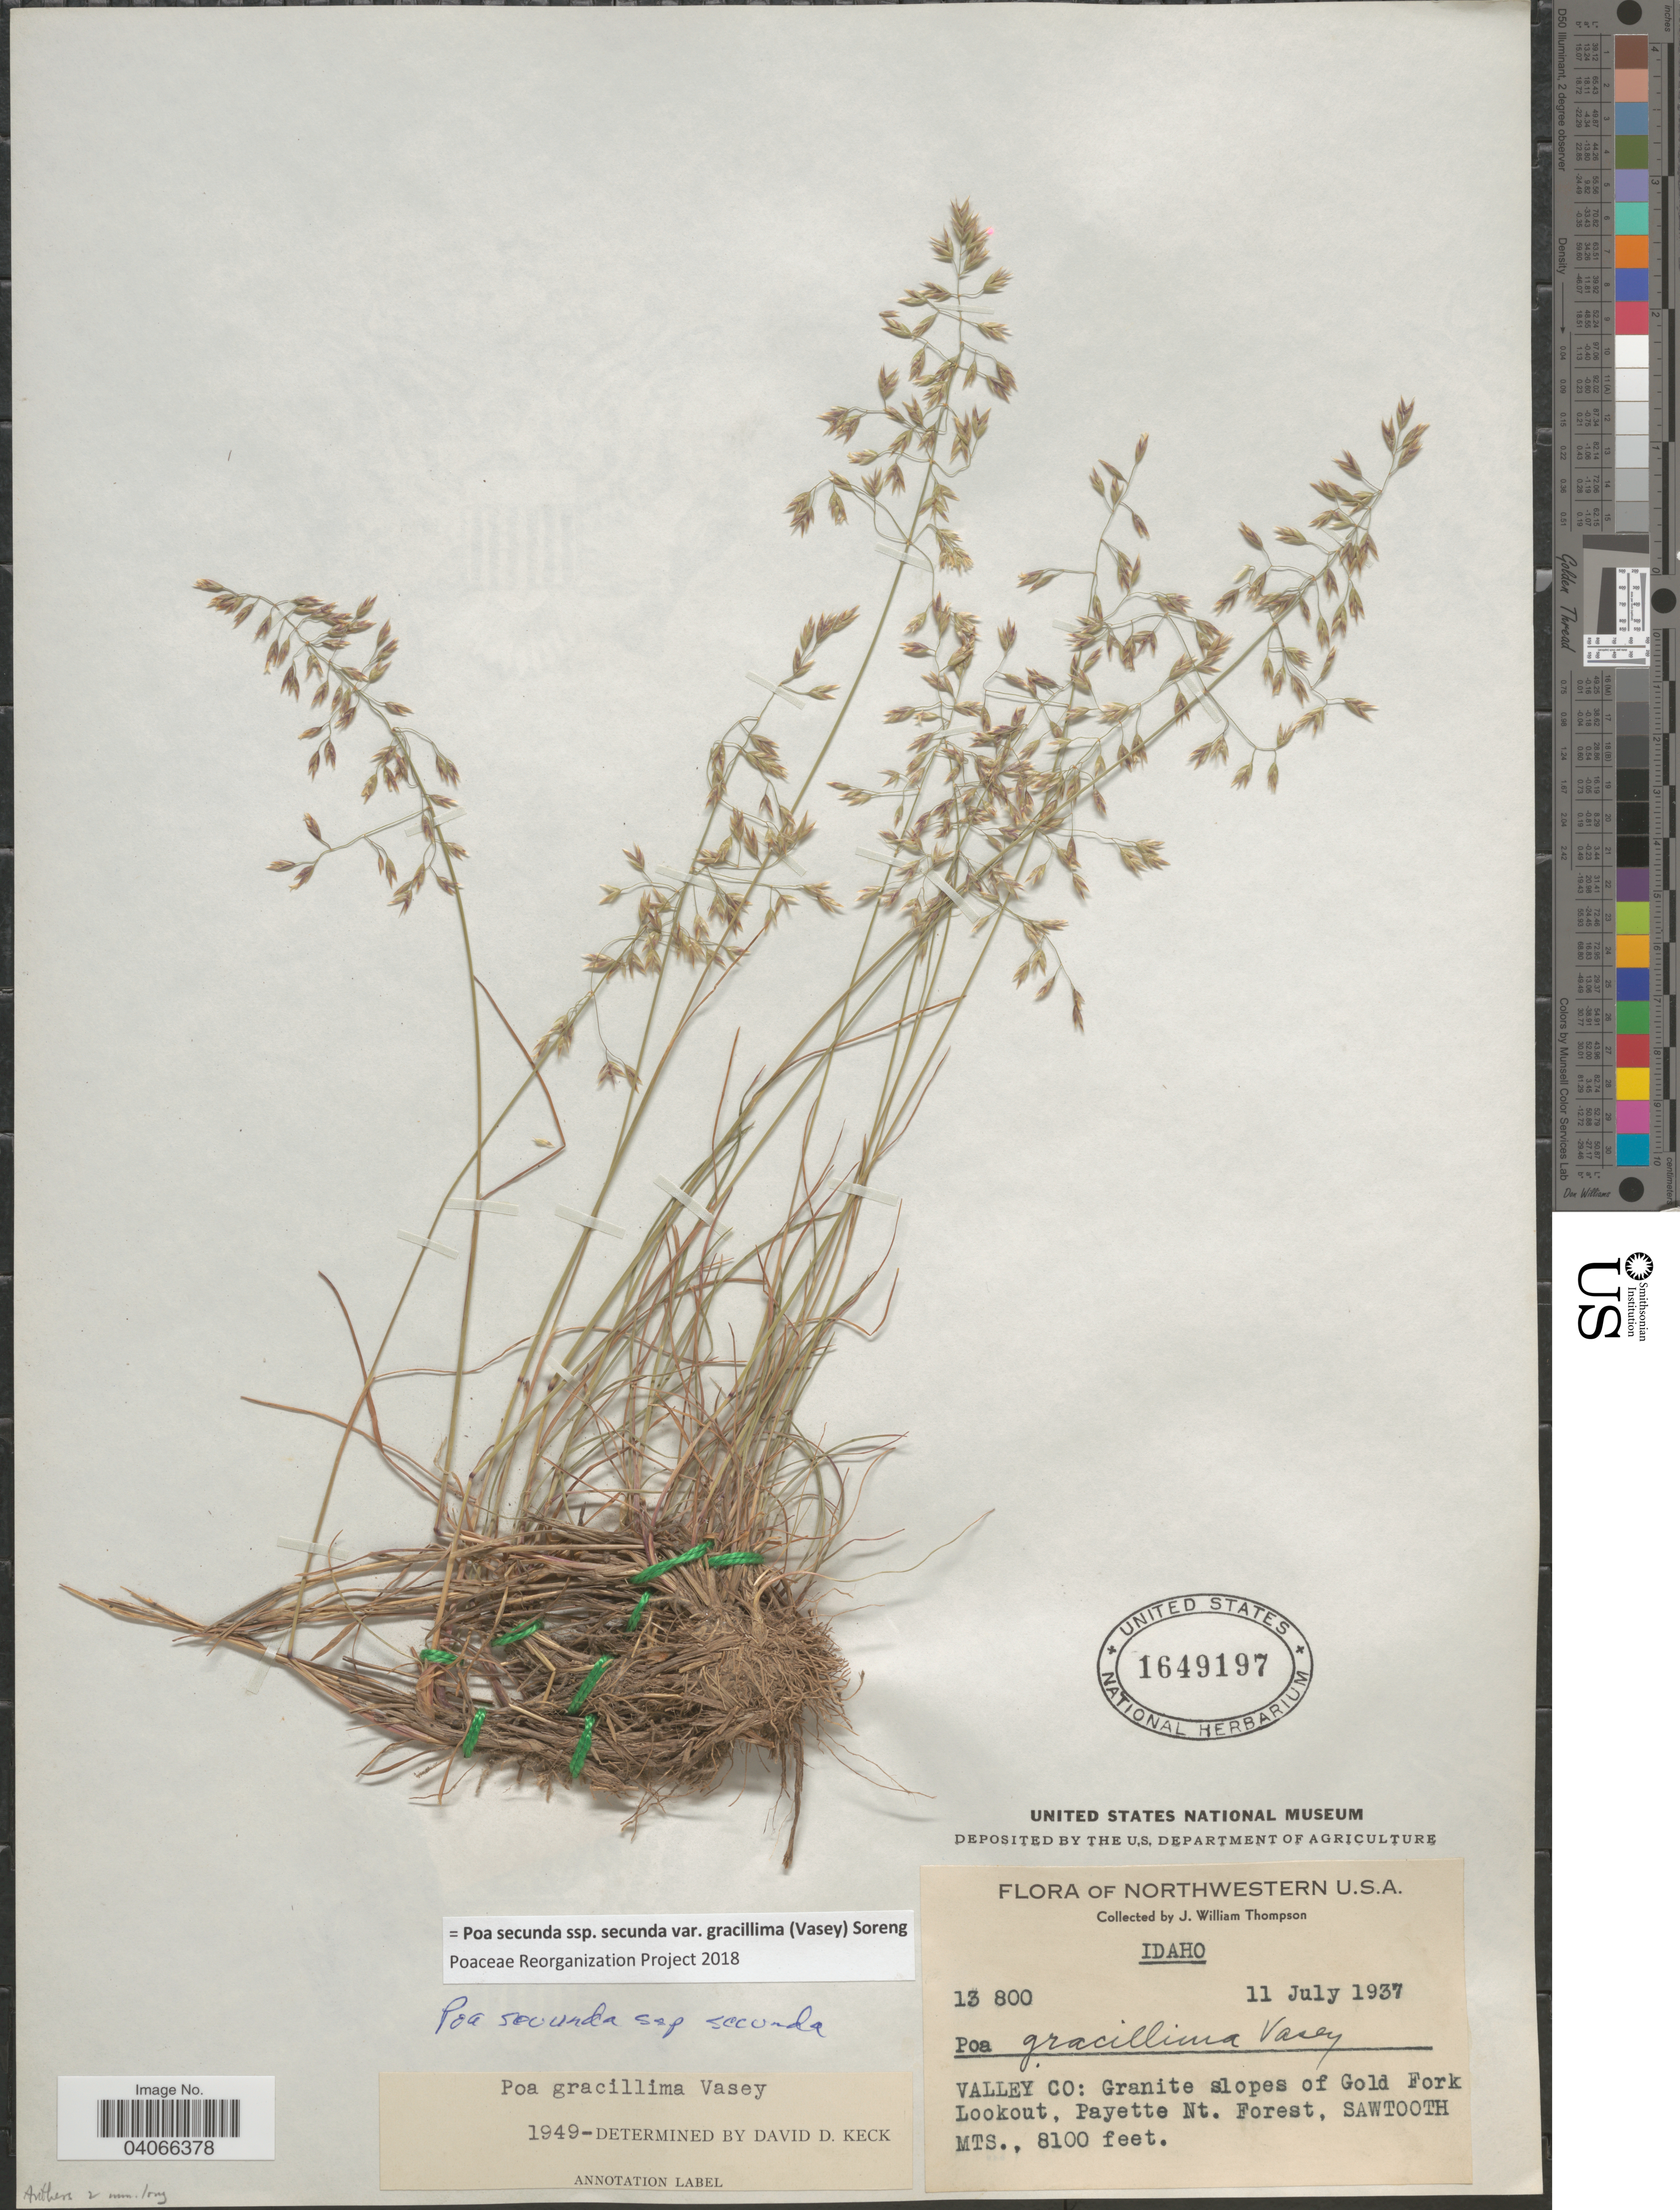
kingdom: Plantae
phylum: Tracheophyta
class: Liliopsida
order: Poales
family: Poaceae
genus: Poa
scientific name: Poa secunda subsp. secunda var. gracillima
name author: (Vasey) Soreng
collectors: J. W. Thompson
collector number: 13800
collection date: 1937-07-11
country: United States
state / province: Idaho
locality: Northwestern U.S.A. Valley Co: Granite slopes of Gold Fork Lookout, Payette Nt. Forest, Sawtooth Mts.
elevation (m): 2469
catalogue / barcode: US 1649197